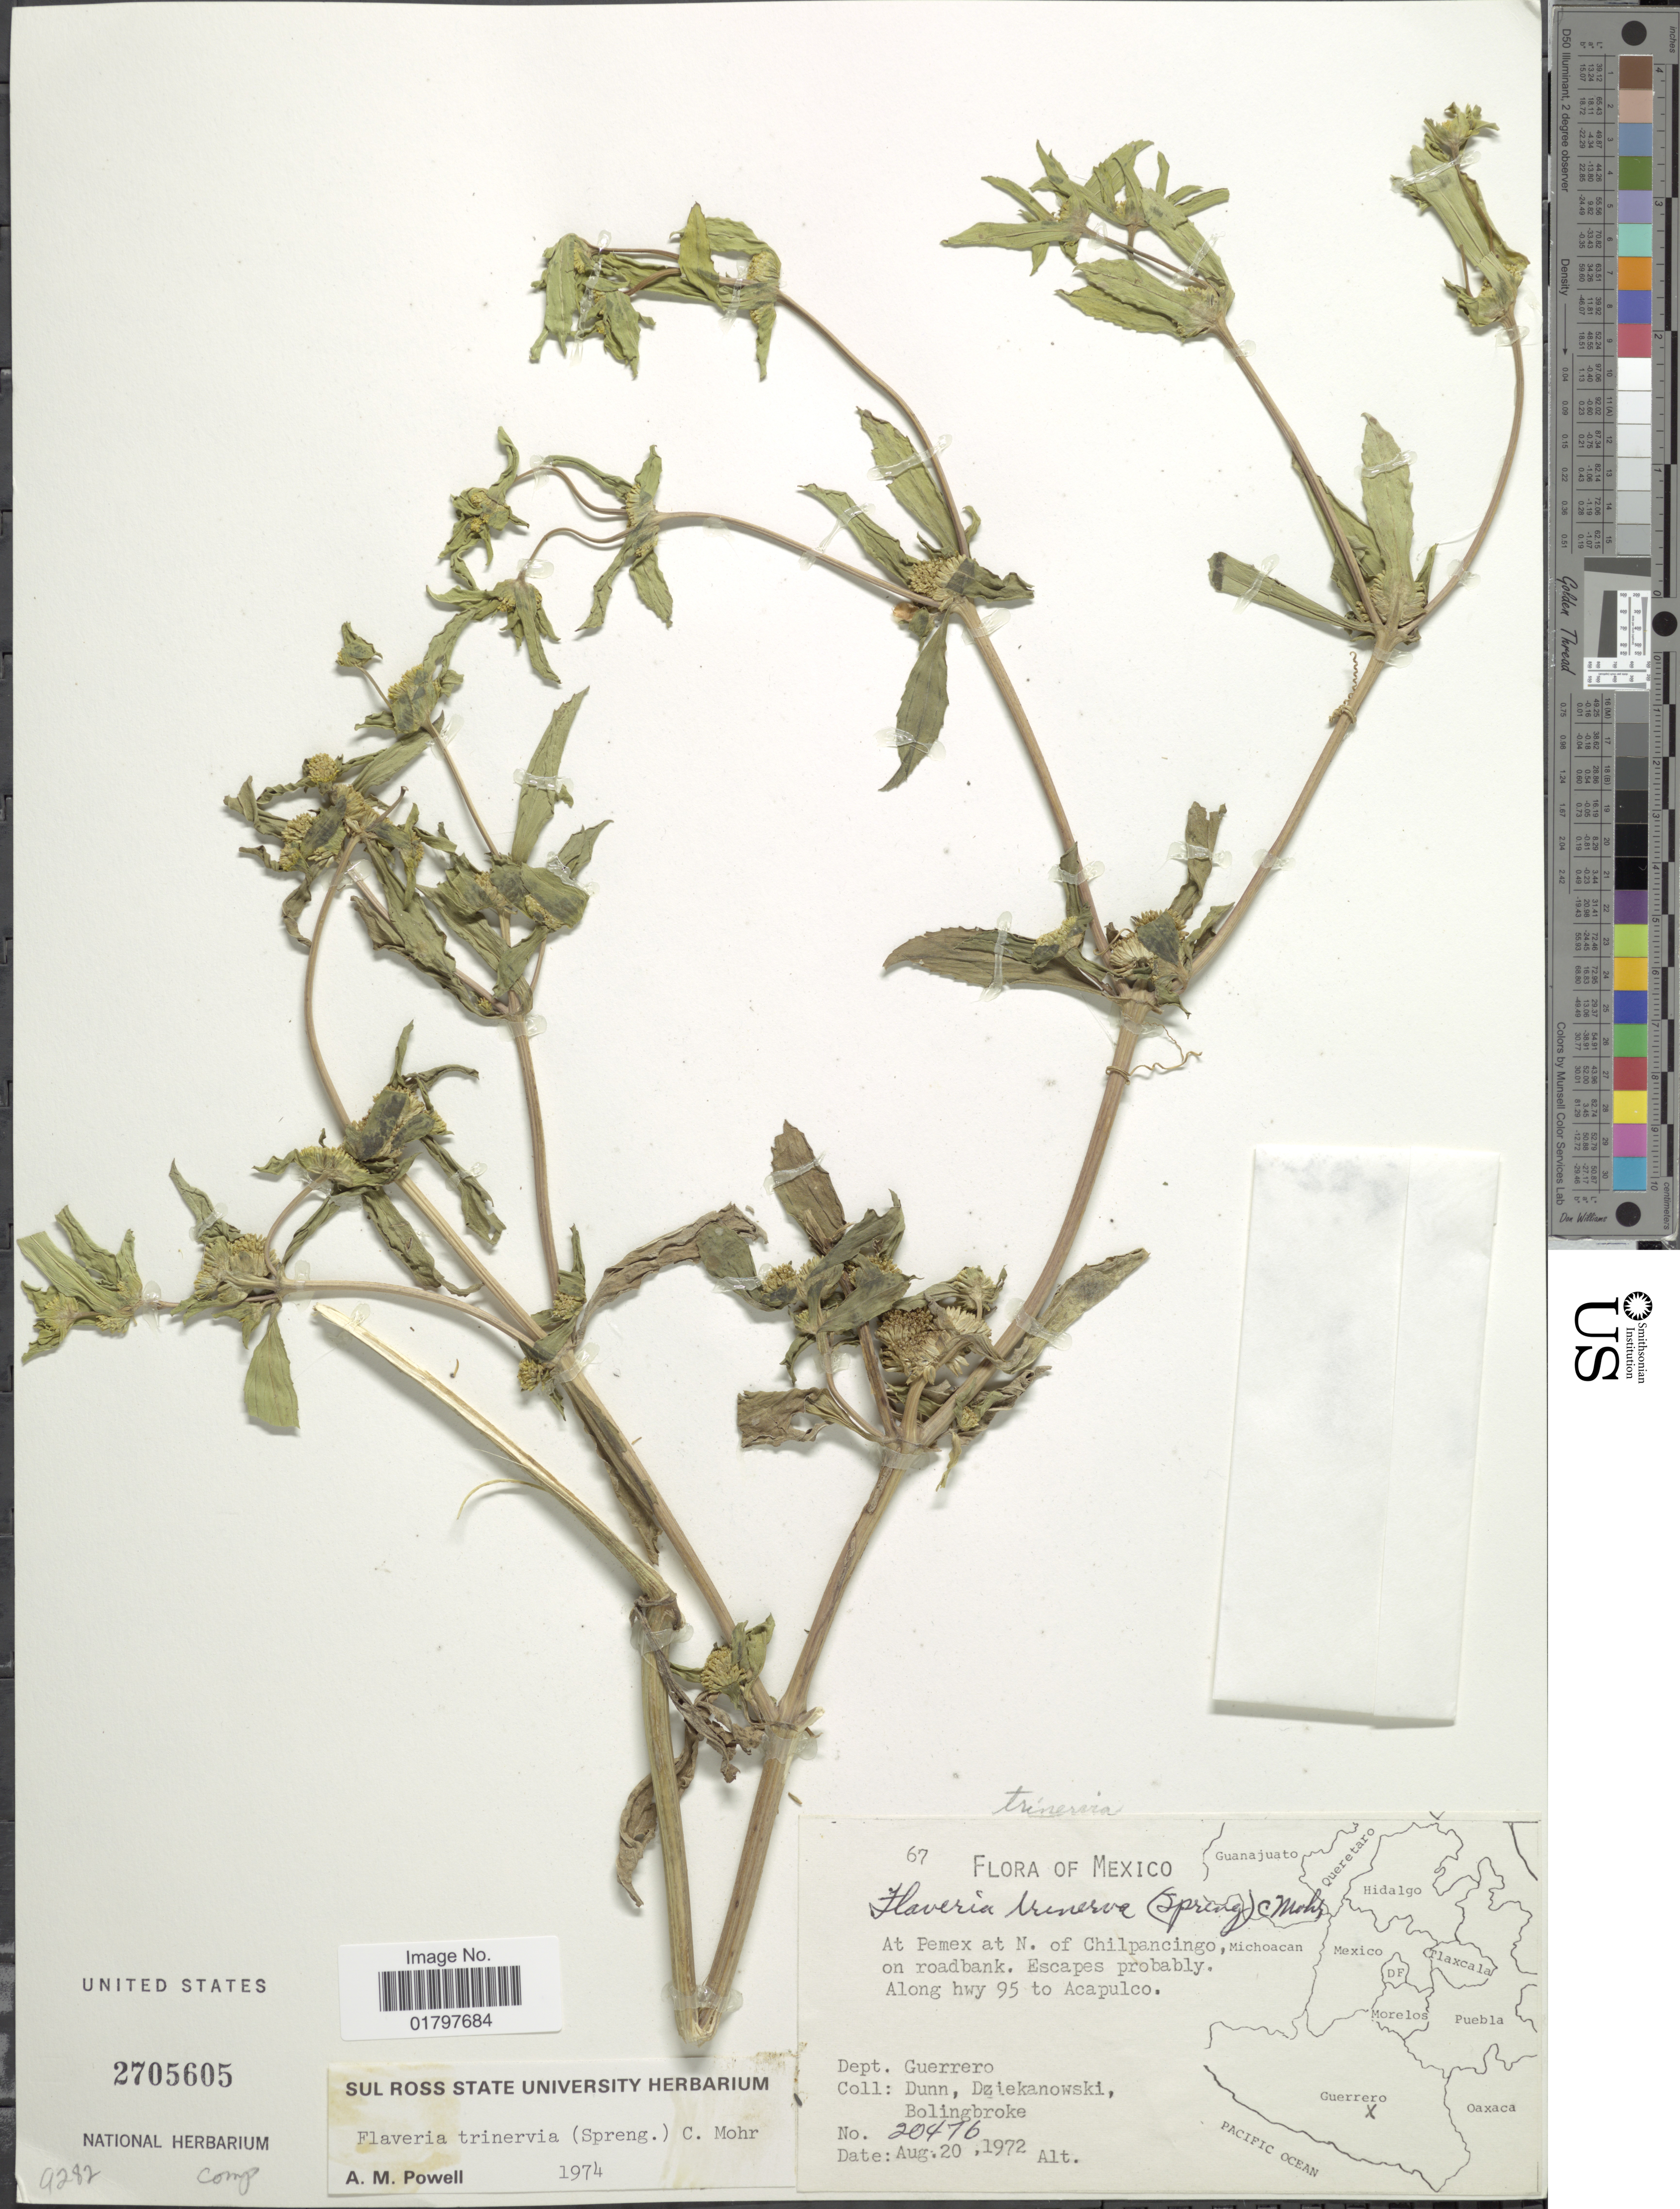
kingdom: Plantae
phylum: Tracheophyta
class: Magnoliopsida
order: Asterales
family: Asteraceae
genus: Flaveria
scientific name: Flaveria trinervia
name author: (Spreng.) C. Mohr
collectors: Dunn, --, -. Dziekanowski & -. Bolingbroke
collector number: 20476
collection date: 1972-08-20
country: Mexico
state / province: Guerrero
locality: At Pemex at N. of Chilpancingo, on roadbank. Escapes probably. Along hwy 95 to Acapulco. Dept. Guerrero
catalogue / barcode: US 2705605